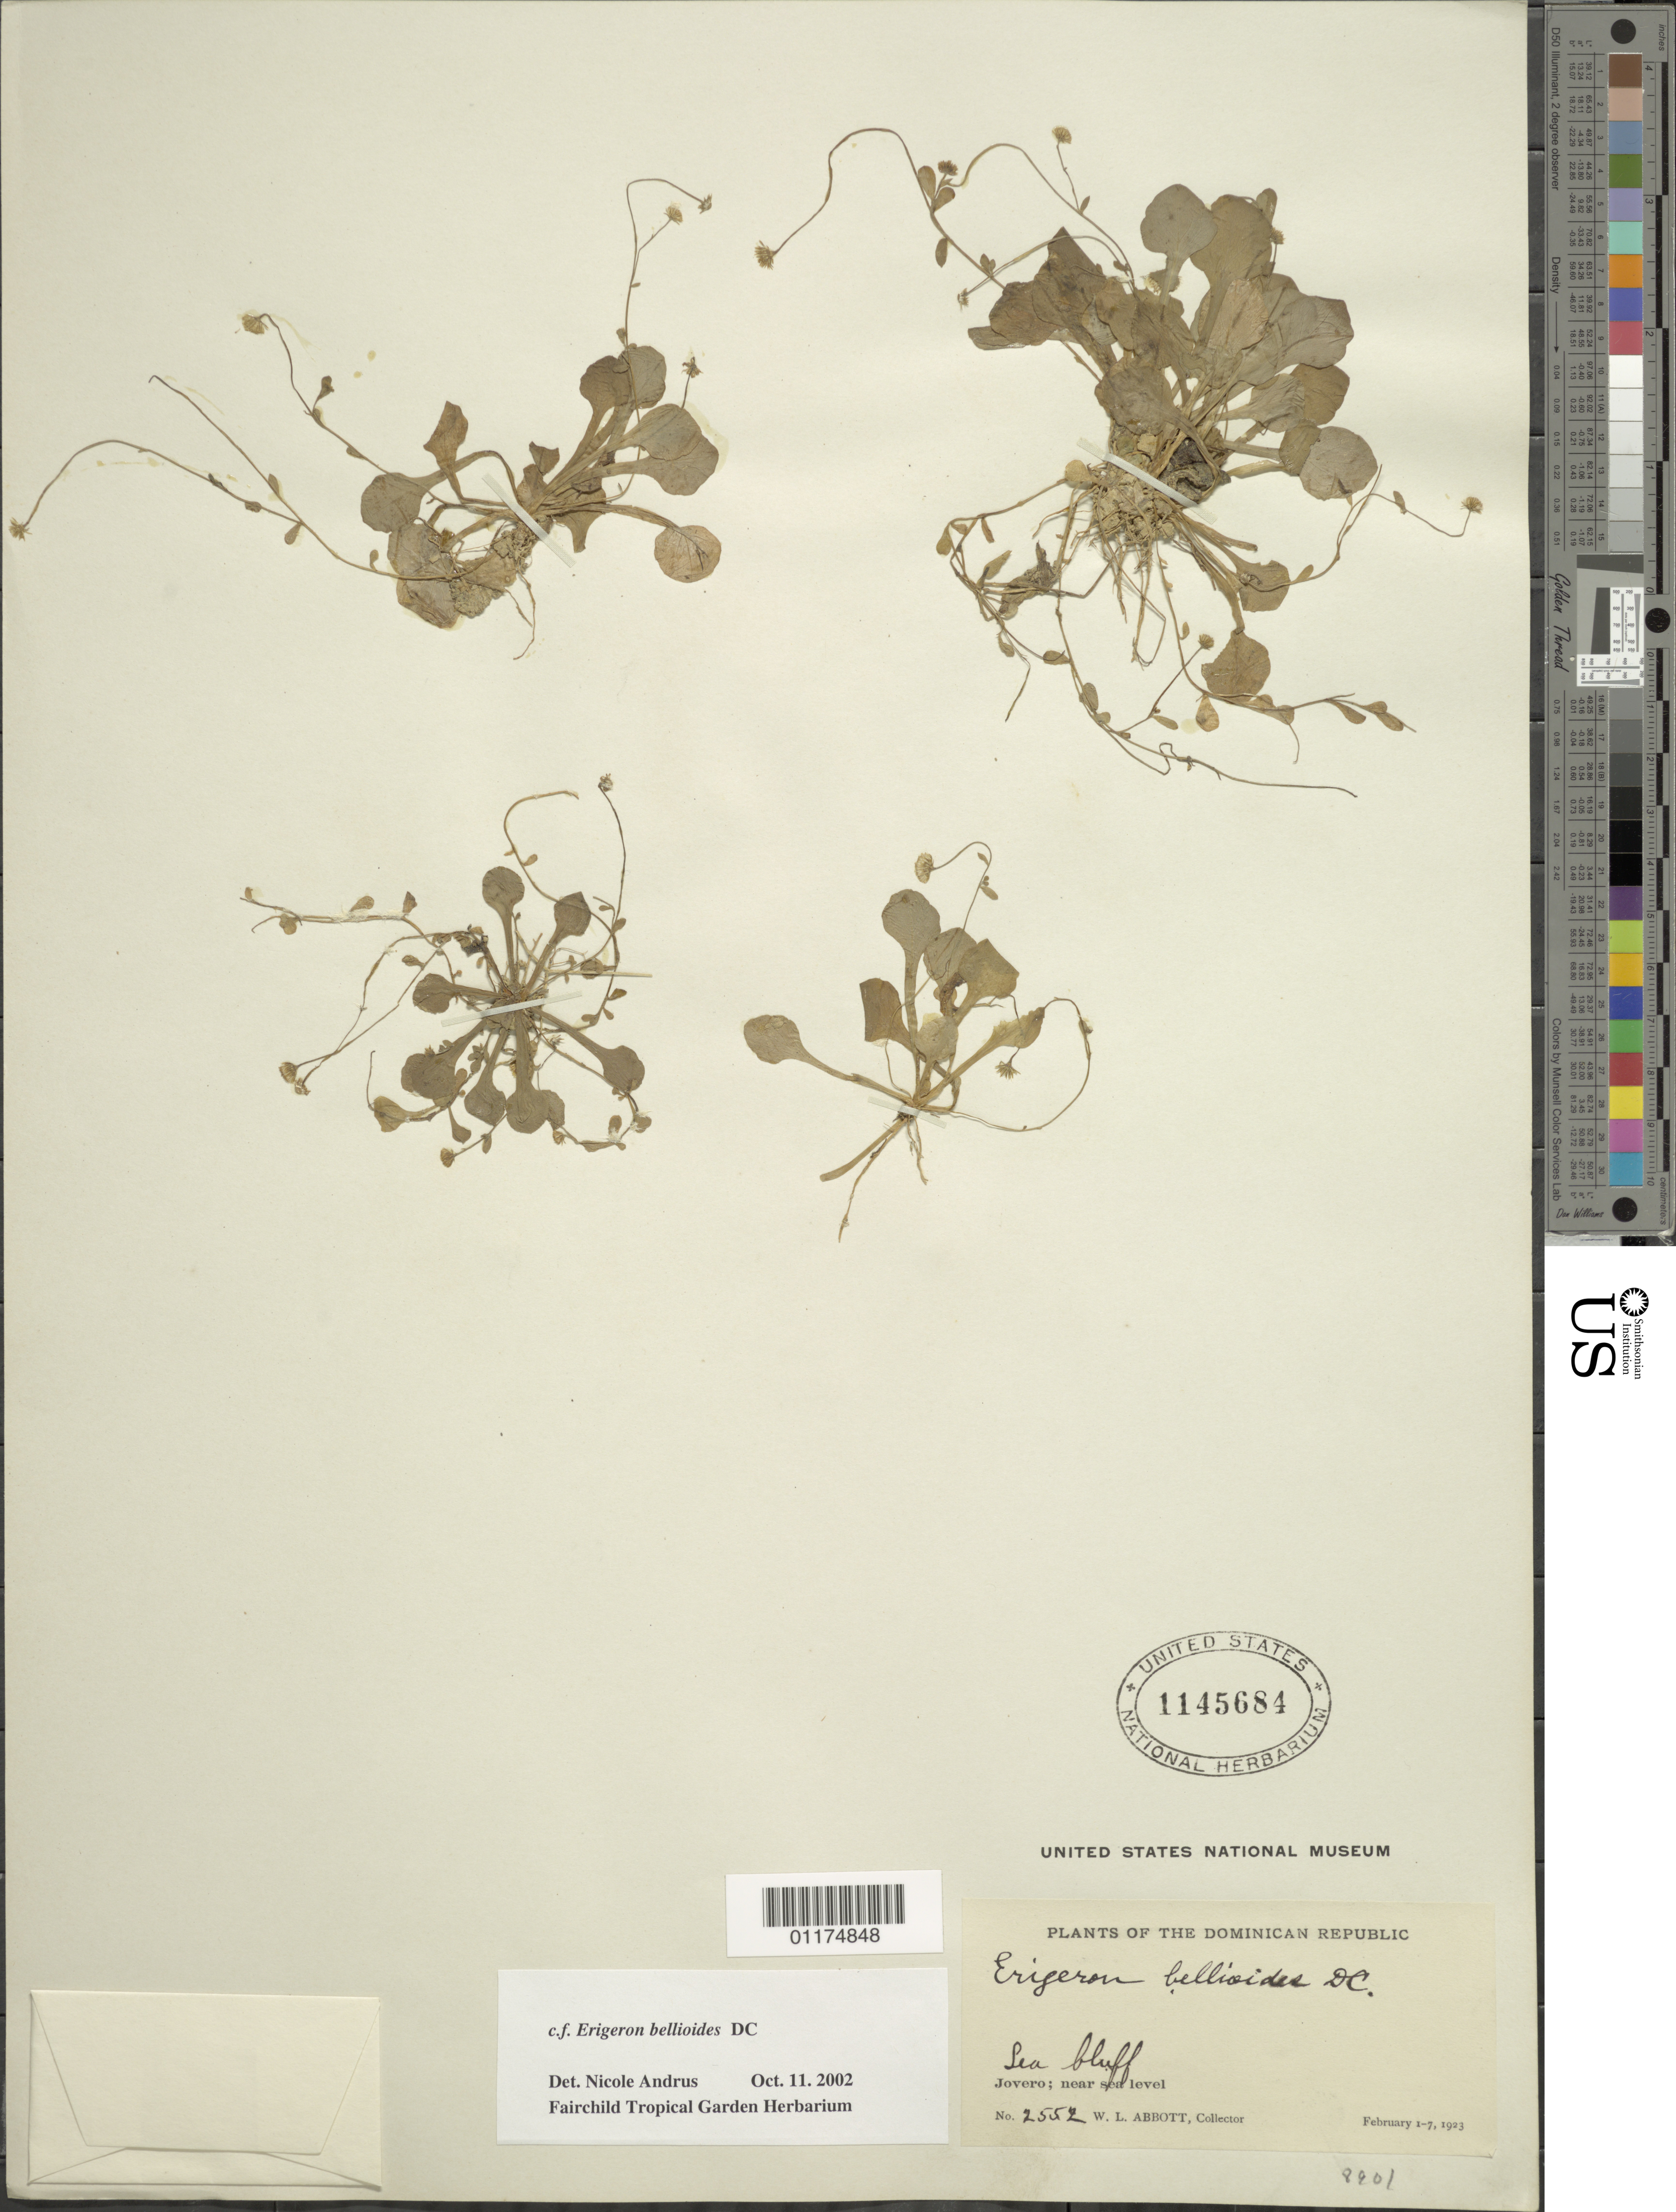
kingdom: Plantae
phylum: Tracheophyta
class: Magnoliopsida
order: Asterales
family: Asteraceae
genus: Erigeron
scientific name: Erigeron bellioides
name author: DC.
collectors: W. L. Abbott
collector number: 2552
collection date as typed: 01 Feb 1923 to 07 Feb 1923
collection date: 1923-02-01/1923-02-07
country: Dominican Republic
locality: Sea Bluff. Jovero;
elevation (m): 0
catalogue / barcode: US 1145684